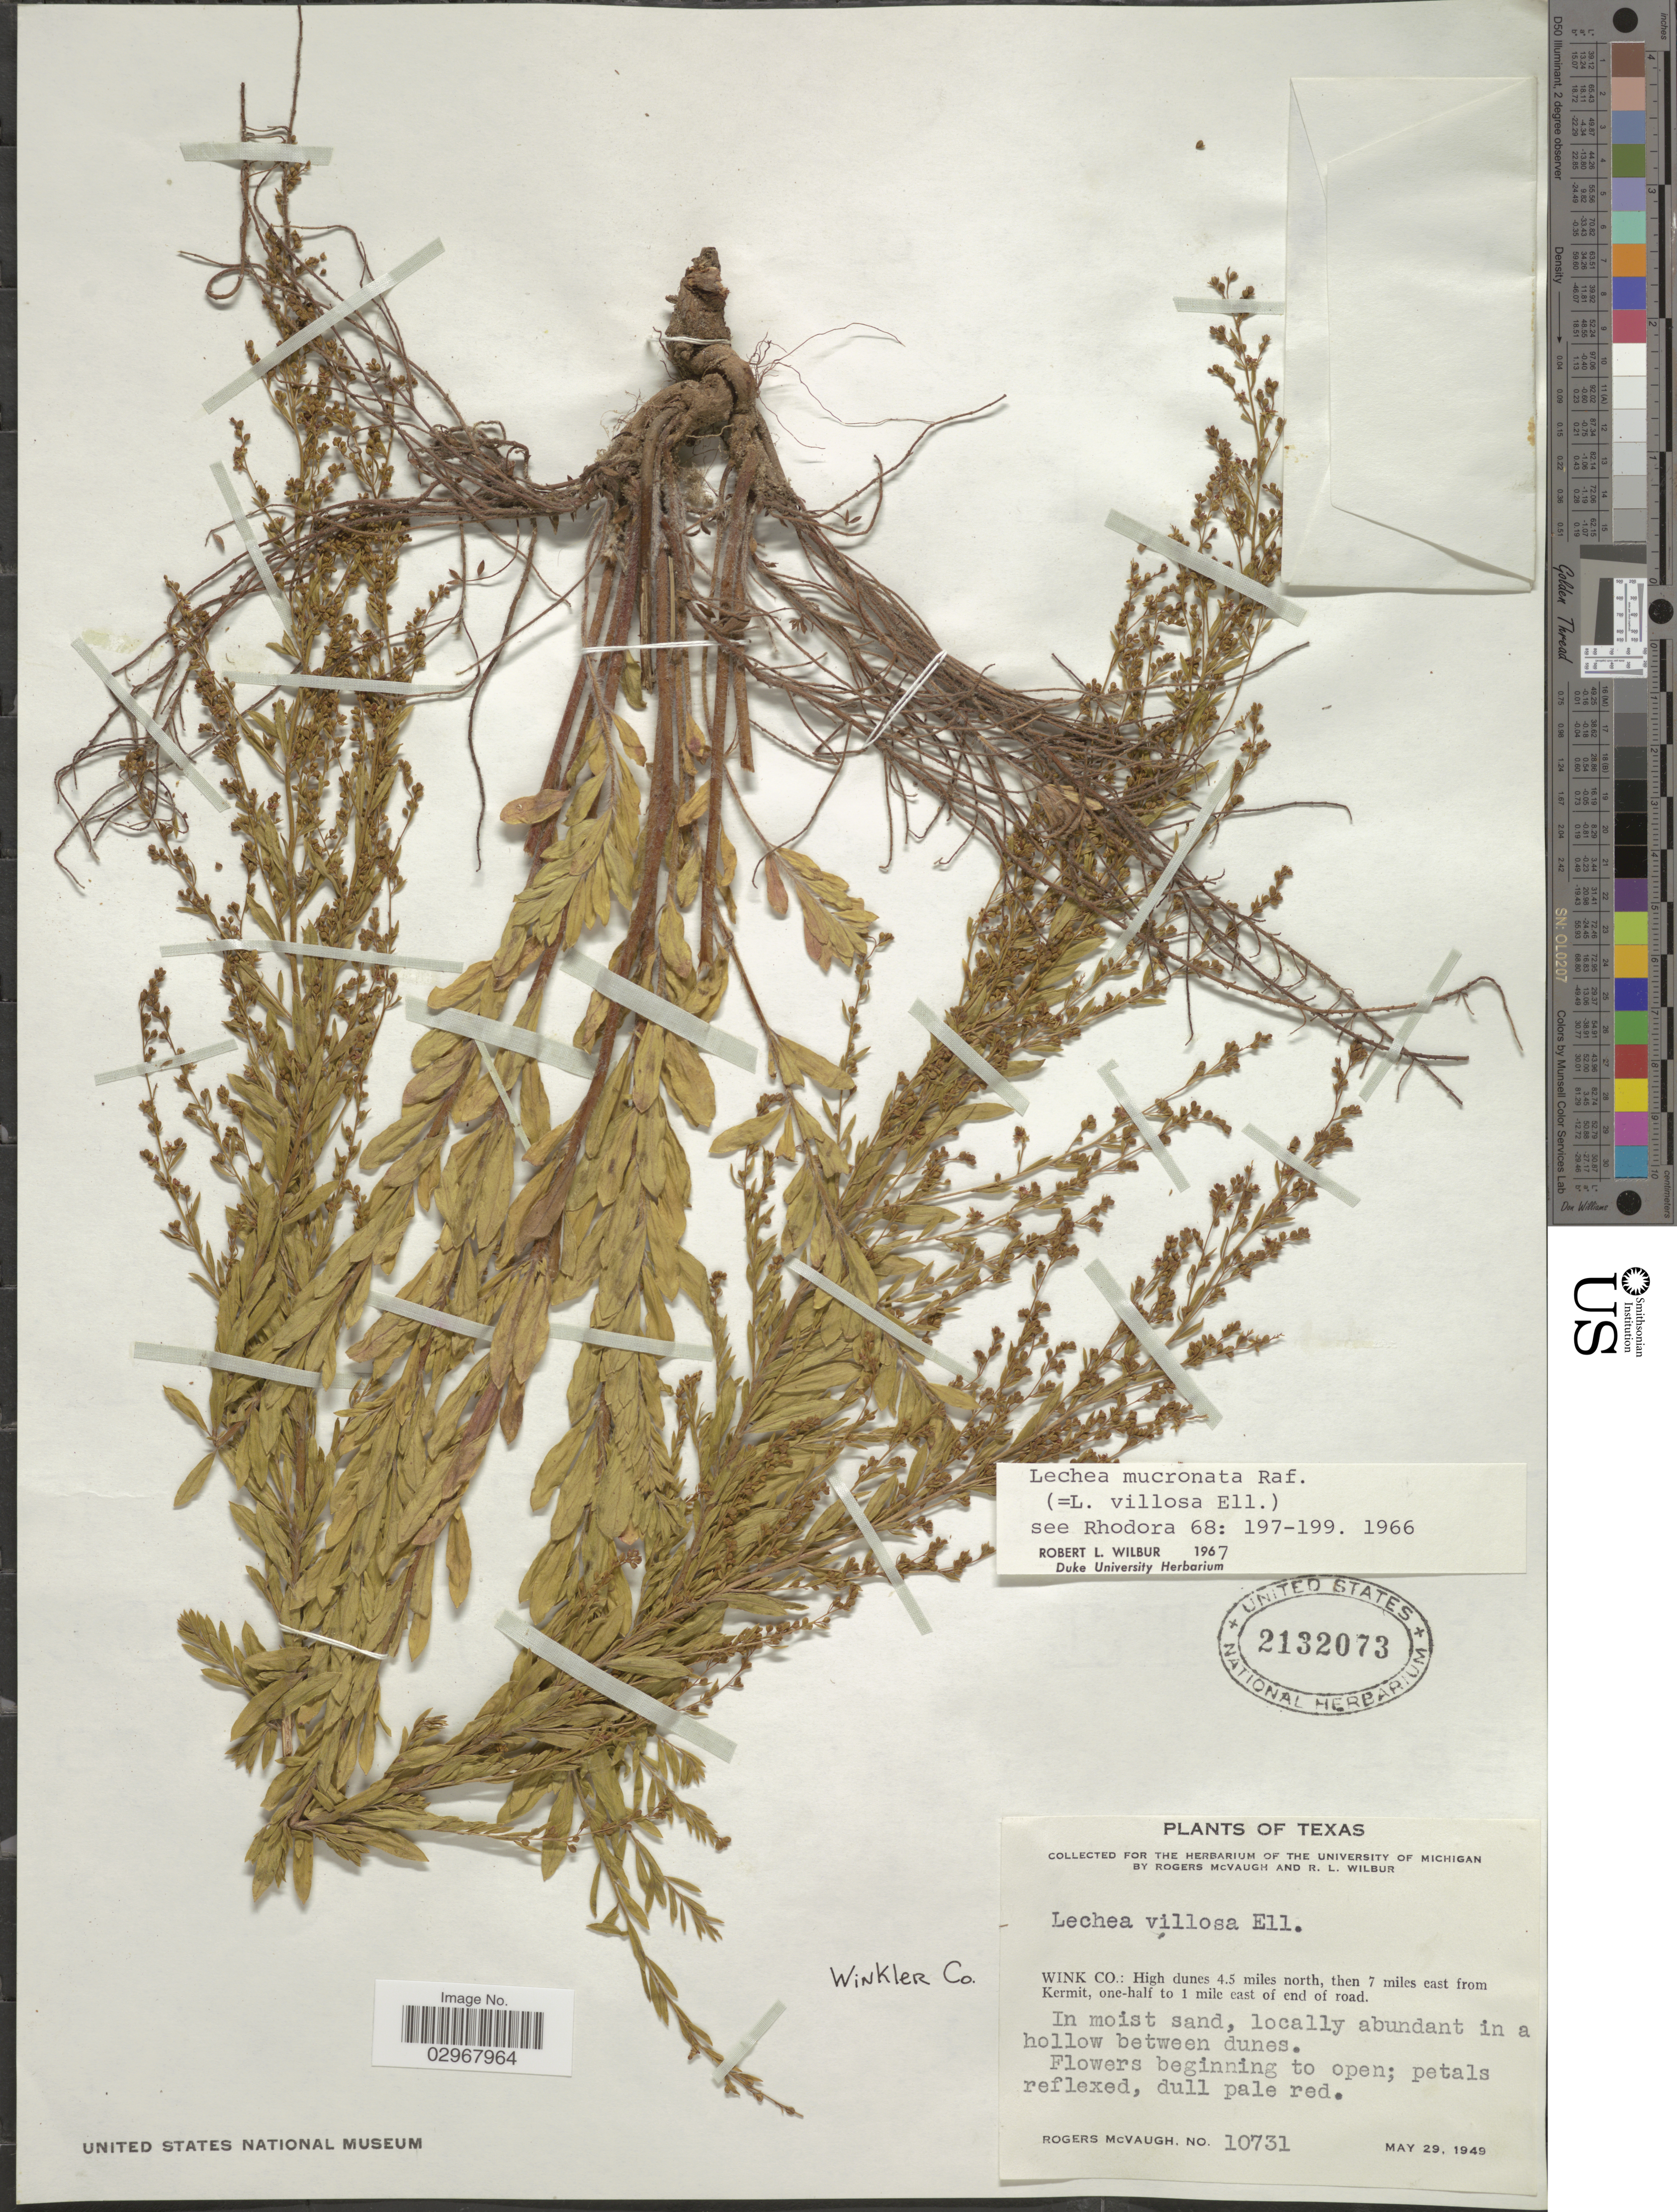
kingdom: Plantae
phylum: Tracheophyta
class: Magnoliopsida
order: Malvales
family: Cistaceae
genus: Lechea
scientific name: Lechea mucronata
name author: Raf.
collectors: R. McVaugh & R. L. Wilbur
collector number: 10731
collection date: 1949-05-29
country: United States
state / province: Texas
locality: Winkler Co. Wink Co.: High dunes 4.5 miles north, then 7 miles east from Kermit, one-half to 1 mile east of end of road.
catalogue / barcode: US 2132073